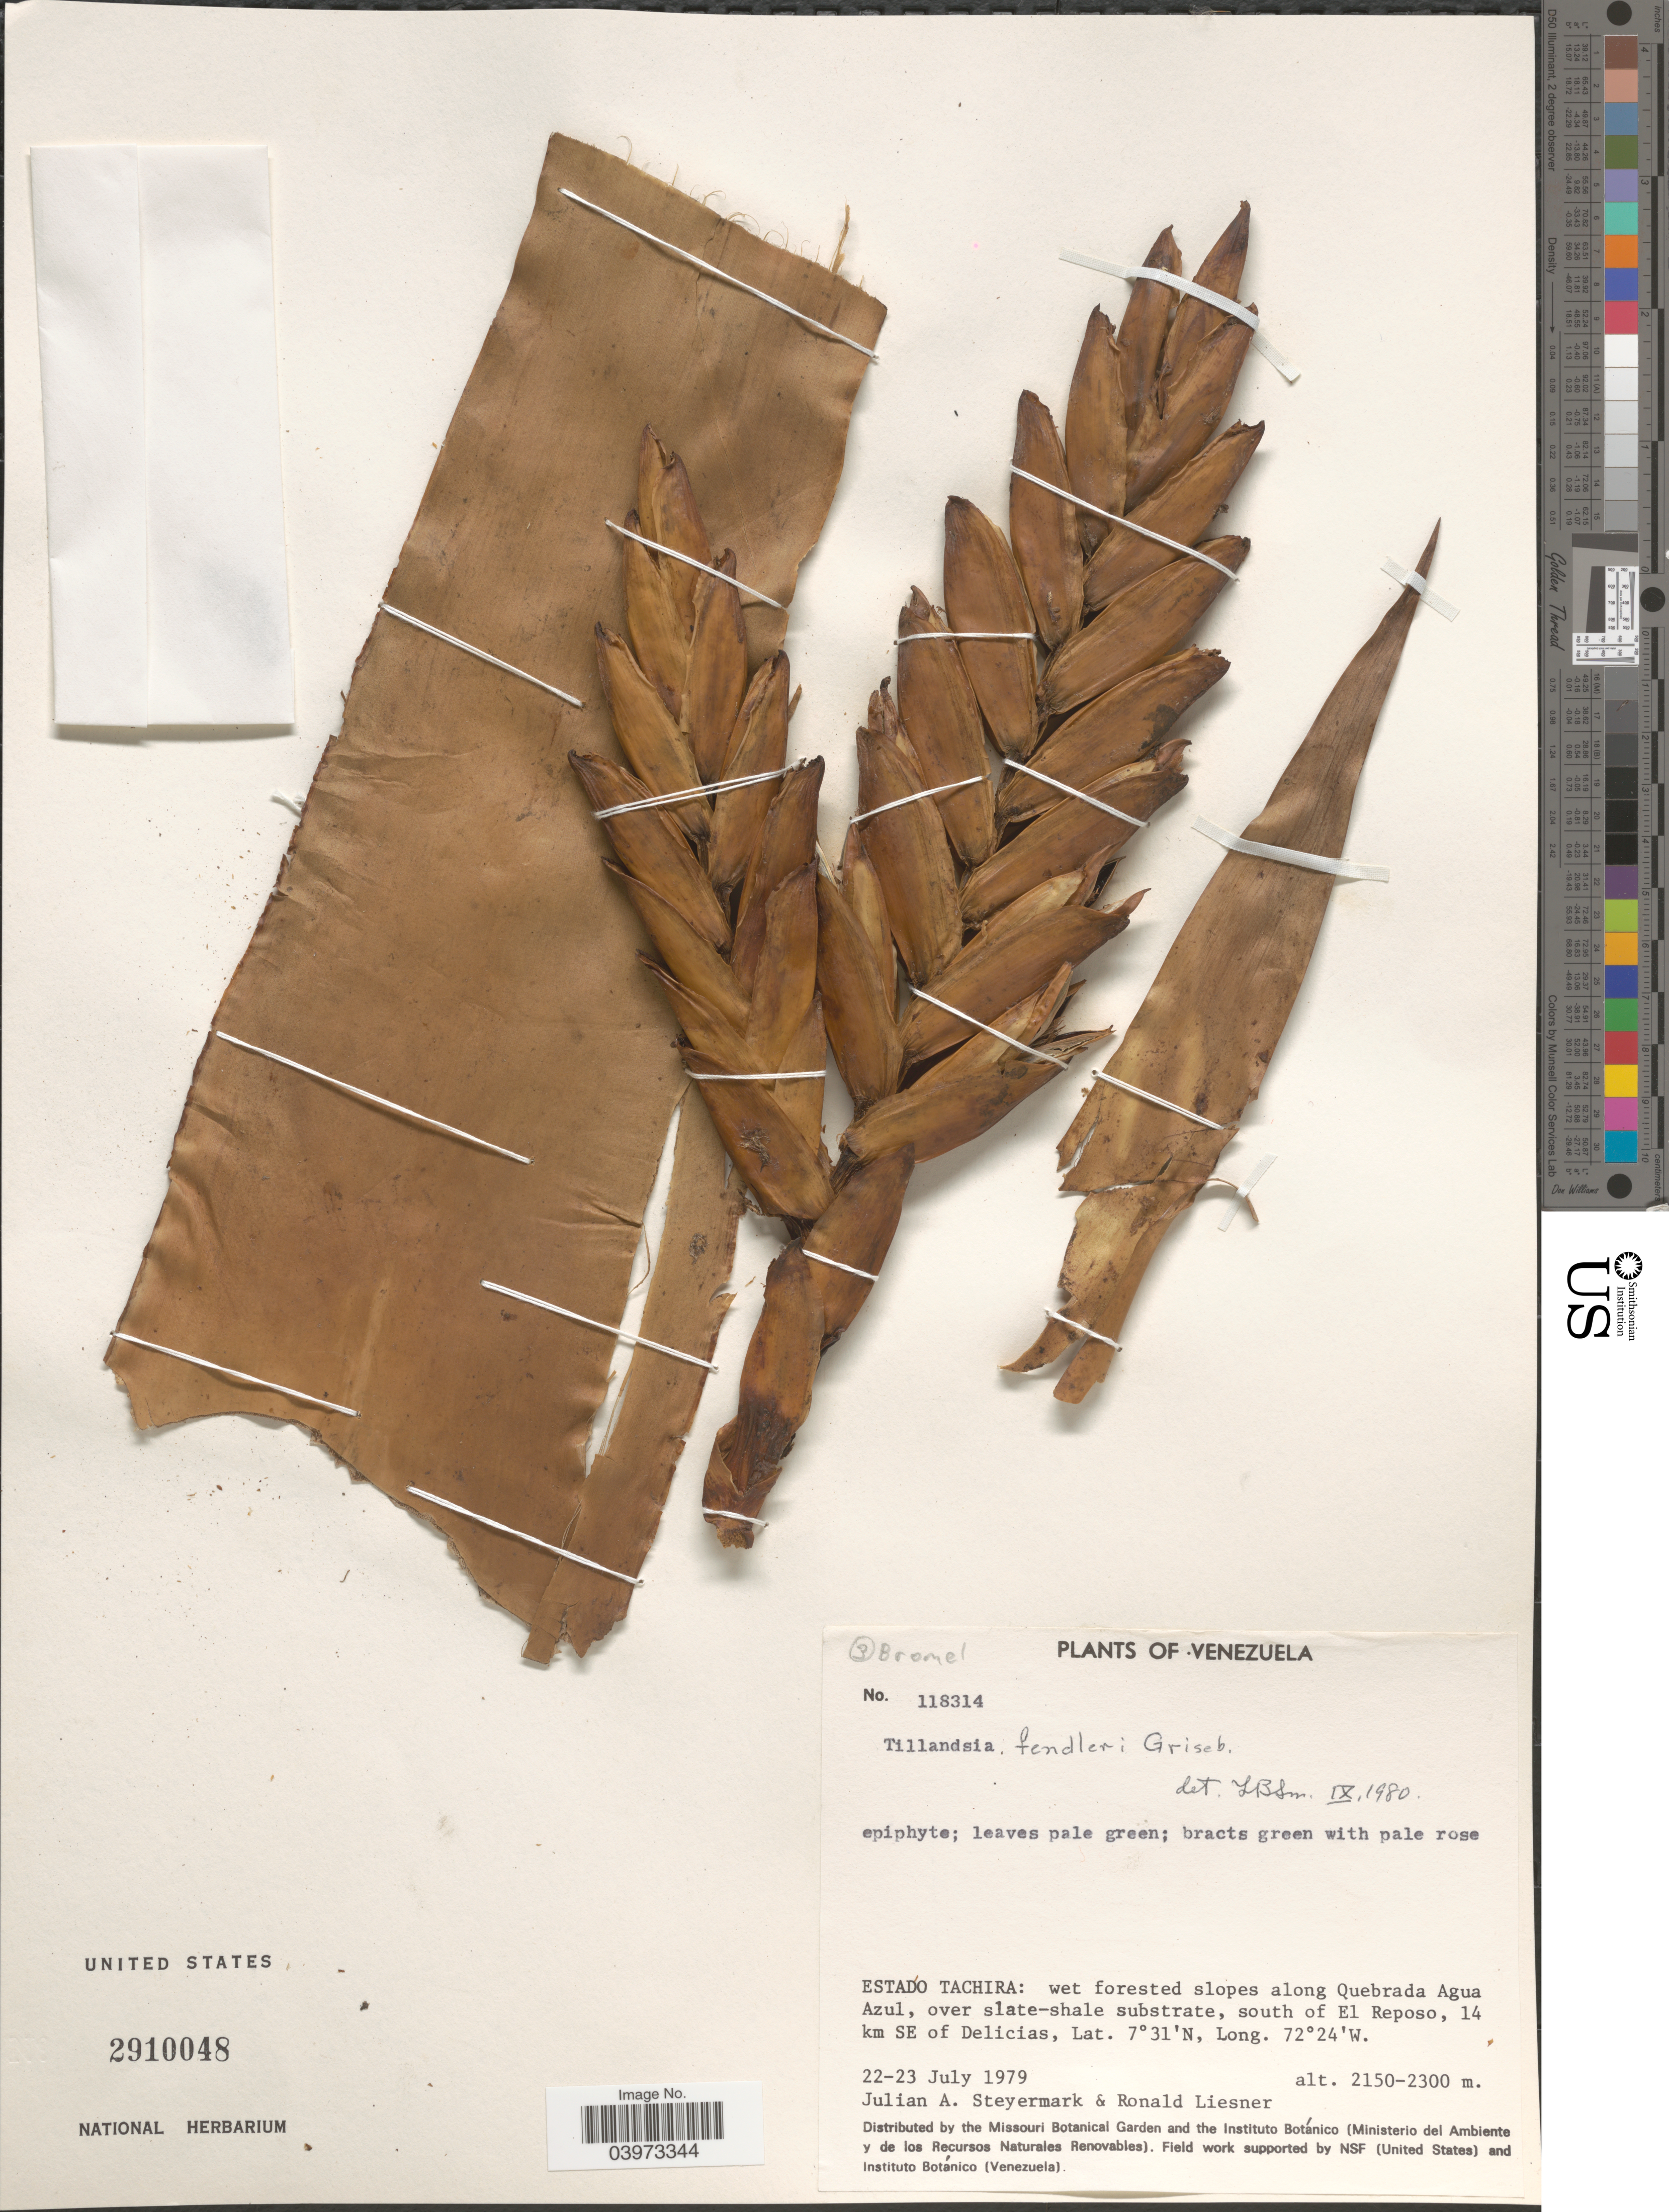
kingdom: Plantae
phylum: Tracheophyta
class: Liliopsida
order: Poales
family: Bromeliaceae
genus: Tillandsia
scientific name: Tillandsia fendleri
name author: Griseb.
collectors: J. Steyermark & R. L. Liesner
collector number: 118314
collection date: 1979-07-22/1979-07-23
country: Venezuela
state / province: Tachira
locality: Wet forested slopes along Quebrada Agua Azul, over slate-shale substrate, south of El Reposo, 14 km SE of Delicias.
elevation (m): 2150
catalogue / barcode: US 2910048